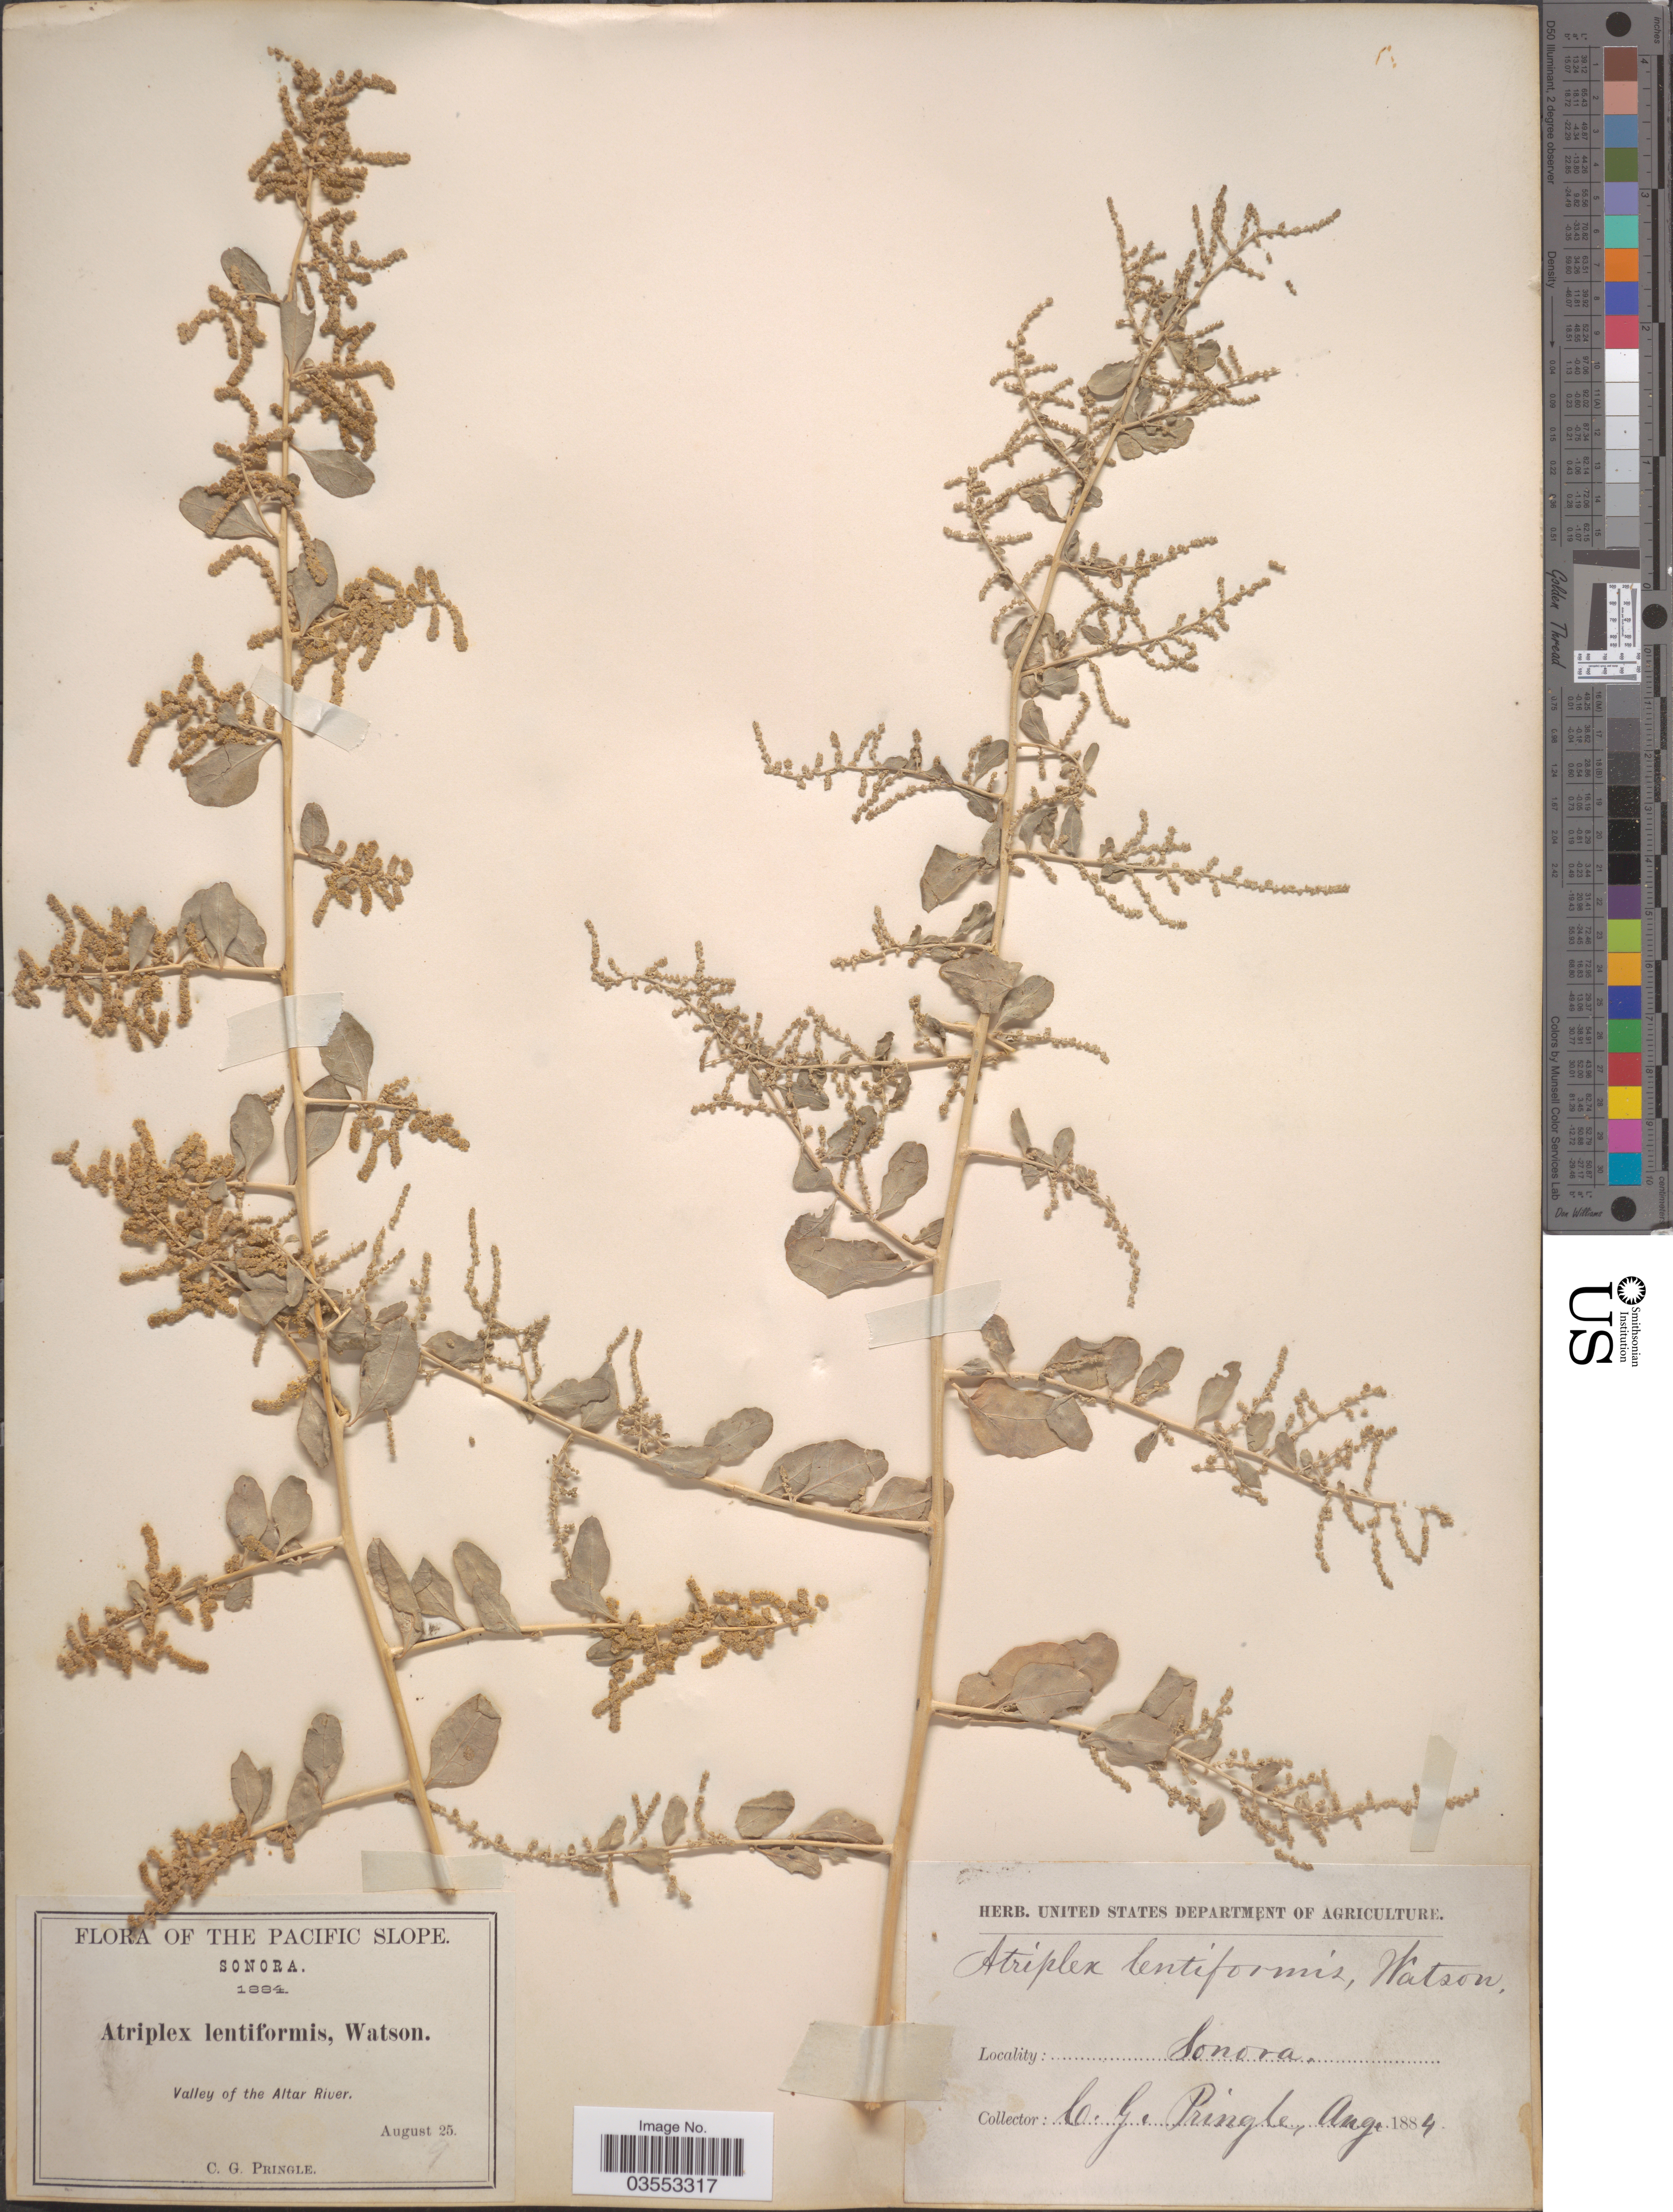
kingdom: Plantae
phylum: Tracheophyta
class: Magnoliopsida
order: Caryophyllales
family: Amaranthaceae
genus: Atriplex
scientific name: Atriplex lentiformis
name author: (Torr.) S. Watson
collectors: C. G. Pringle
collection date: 1884-08-25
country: Mexico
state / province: Sonora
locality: The Pacific Slope. Valley of the Altar River.